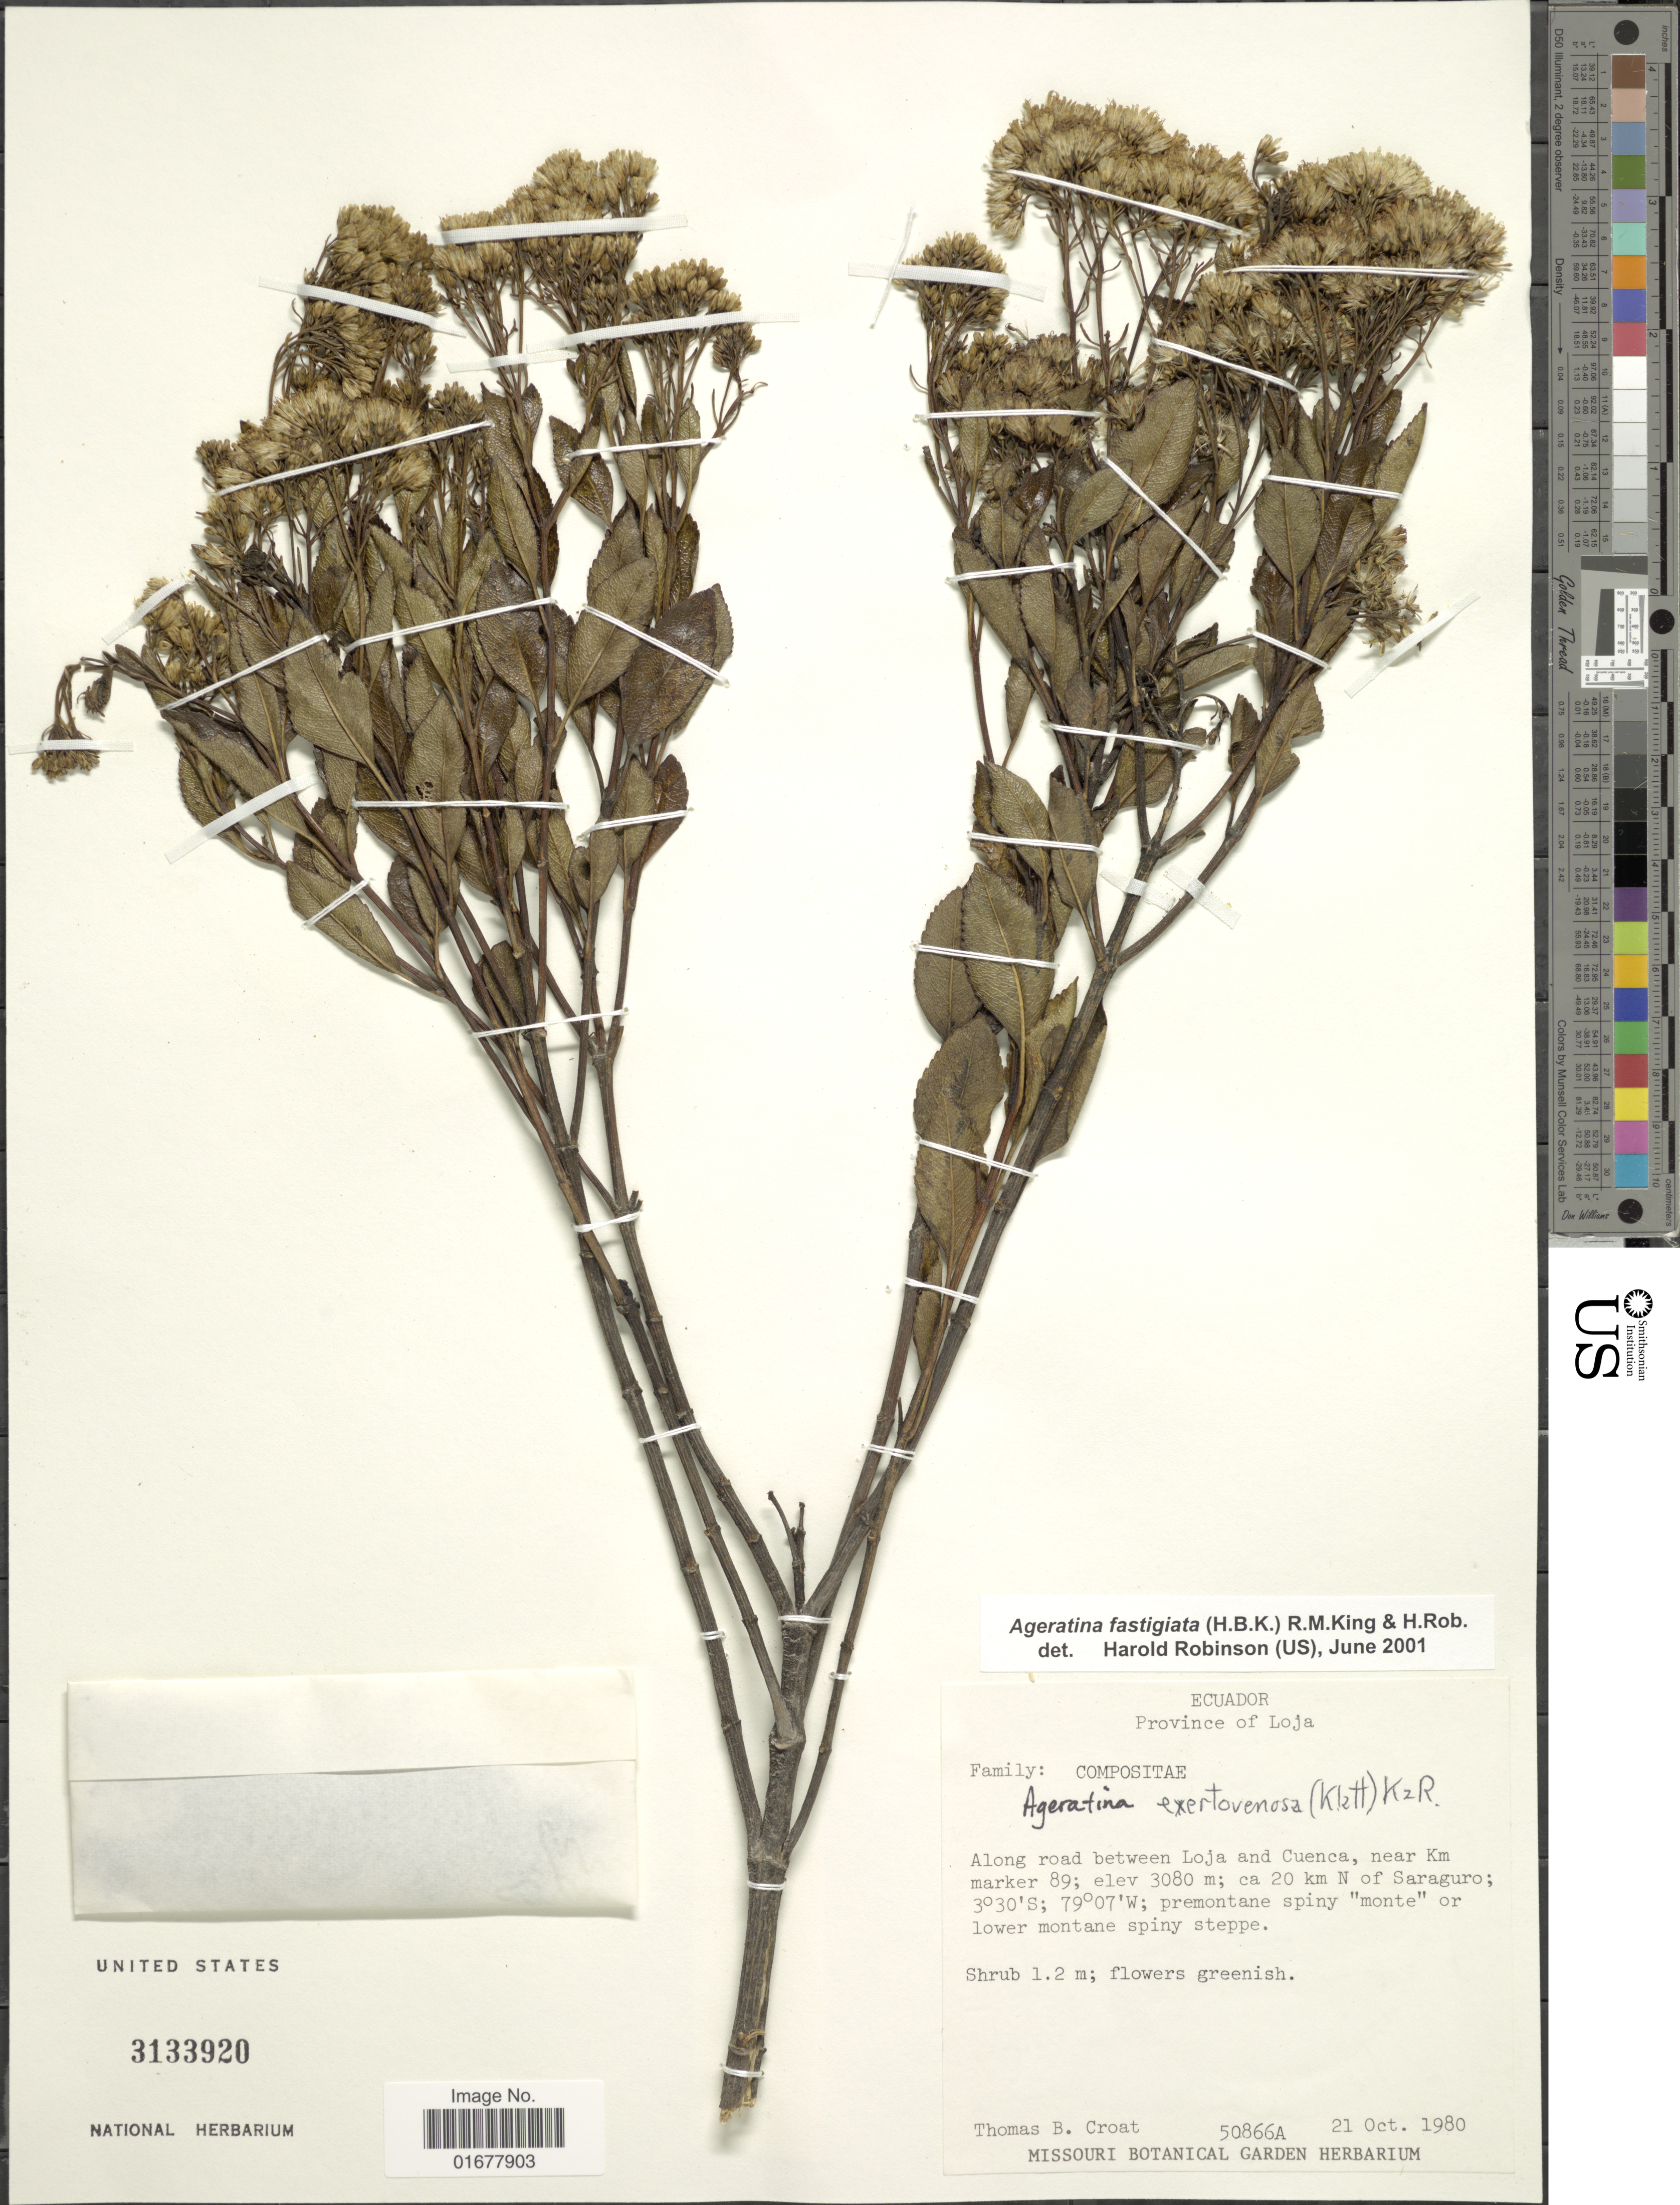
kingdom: Plantae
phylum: Tracheophyta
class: Magnoliopsida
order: Asterales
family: Asteraceae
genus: Ageratina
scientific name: Ageratina exserto-venosa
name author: (Klatt) R.M. King & H. Rob.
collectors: T. B. Croat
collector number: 50866A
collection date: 1980-10-21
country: Ecuador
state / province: Loja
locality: Province of Loja, Along road between Loja and Cuenca, near Km marker 89, 20 km N of Saraguro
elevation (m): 3080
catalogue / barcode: US 3133920